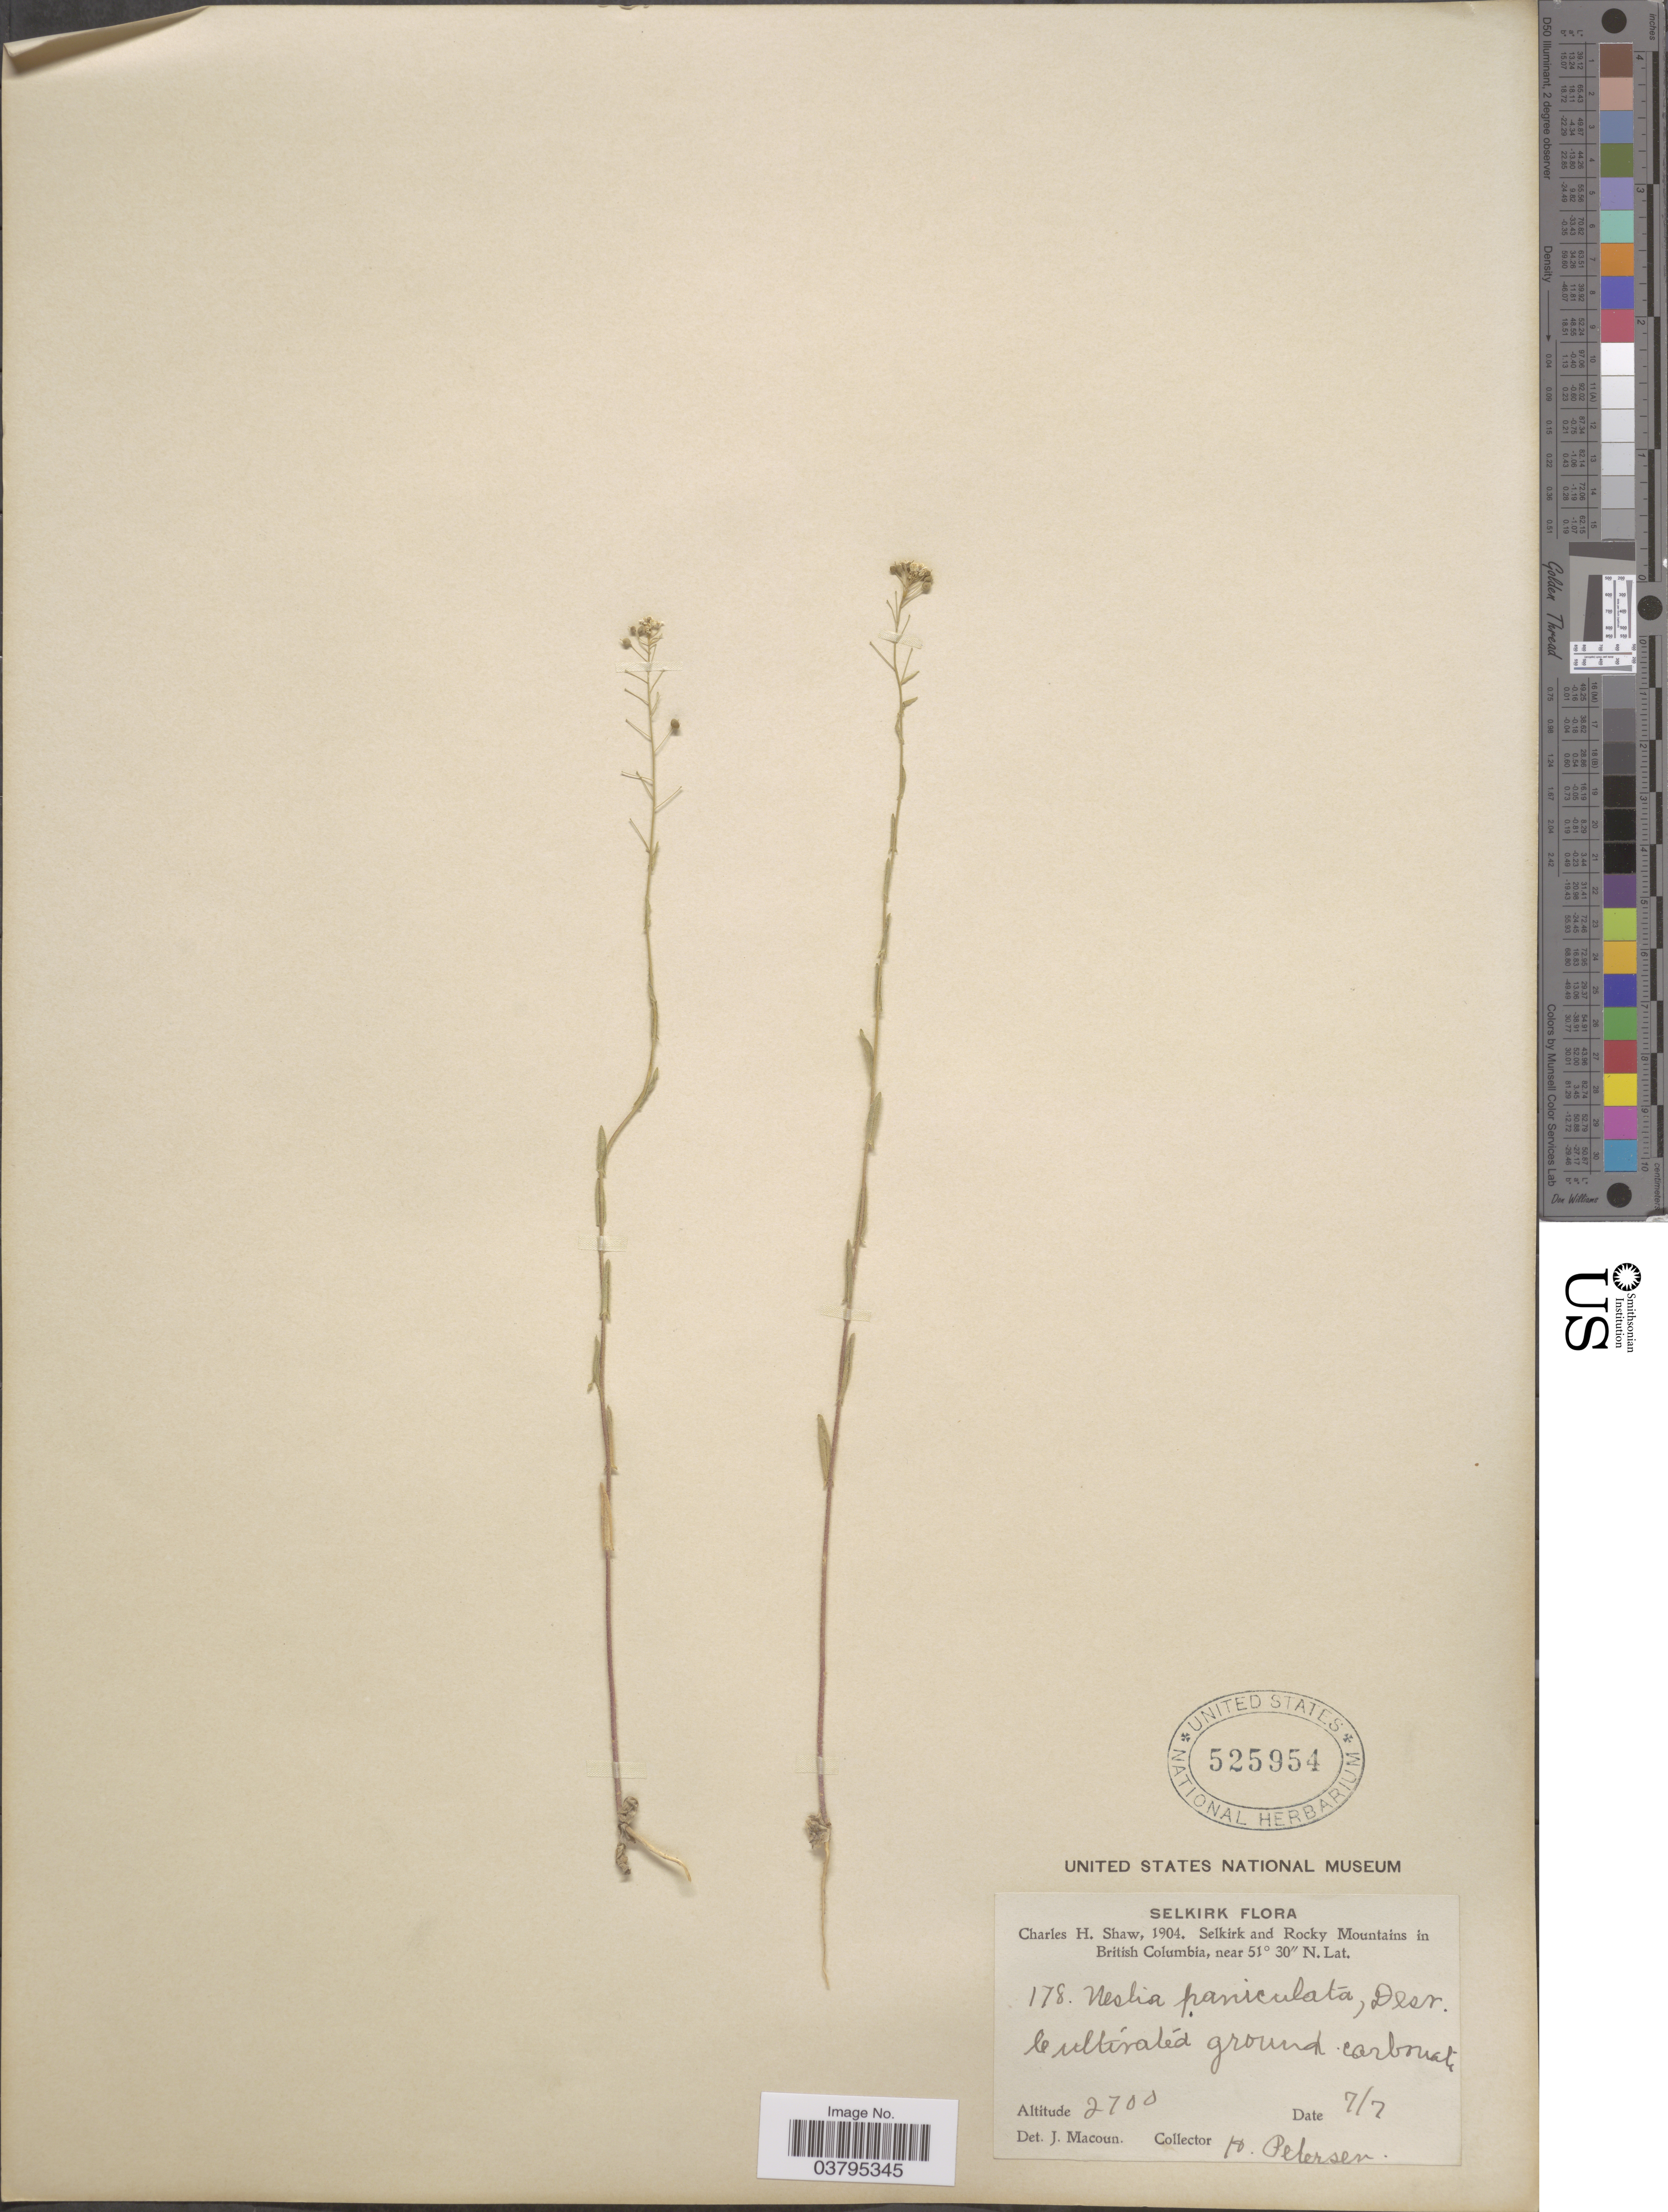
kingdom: Plantae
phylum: Tracheophyta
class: Magnoliopsida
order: Brassicales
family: Brassicaceae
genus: Neslia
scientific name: Neslia paniculata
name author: (L.) Desv.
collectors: H. Petersen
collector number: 178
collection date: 1904-07-07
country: Canada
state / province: British Columbia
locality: Selkirk and Rocky Mountains in British Columbia. Cultivated ground carbonate.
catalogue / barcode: US 525954